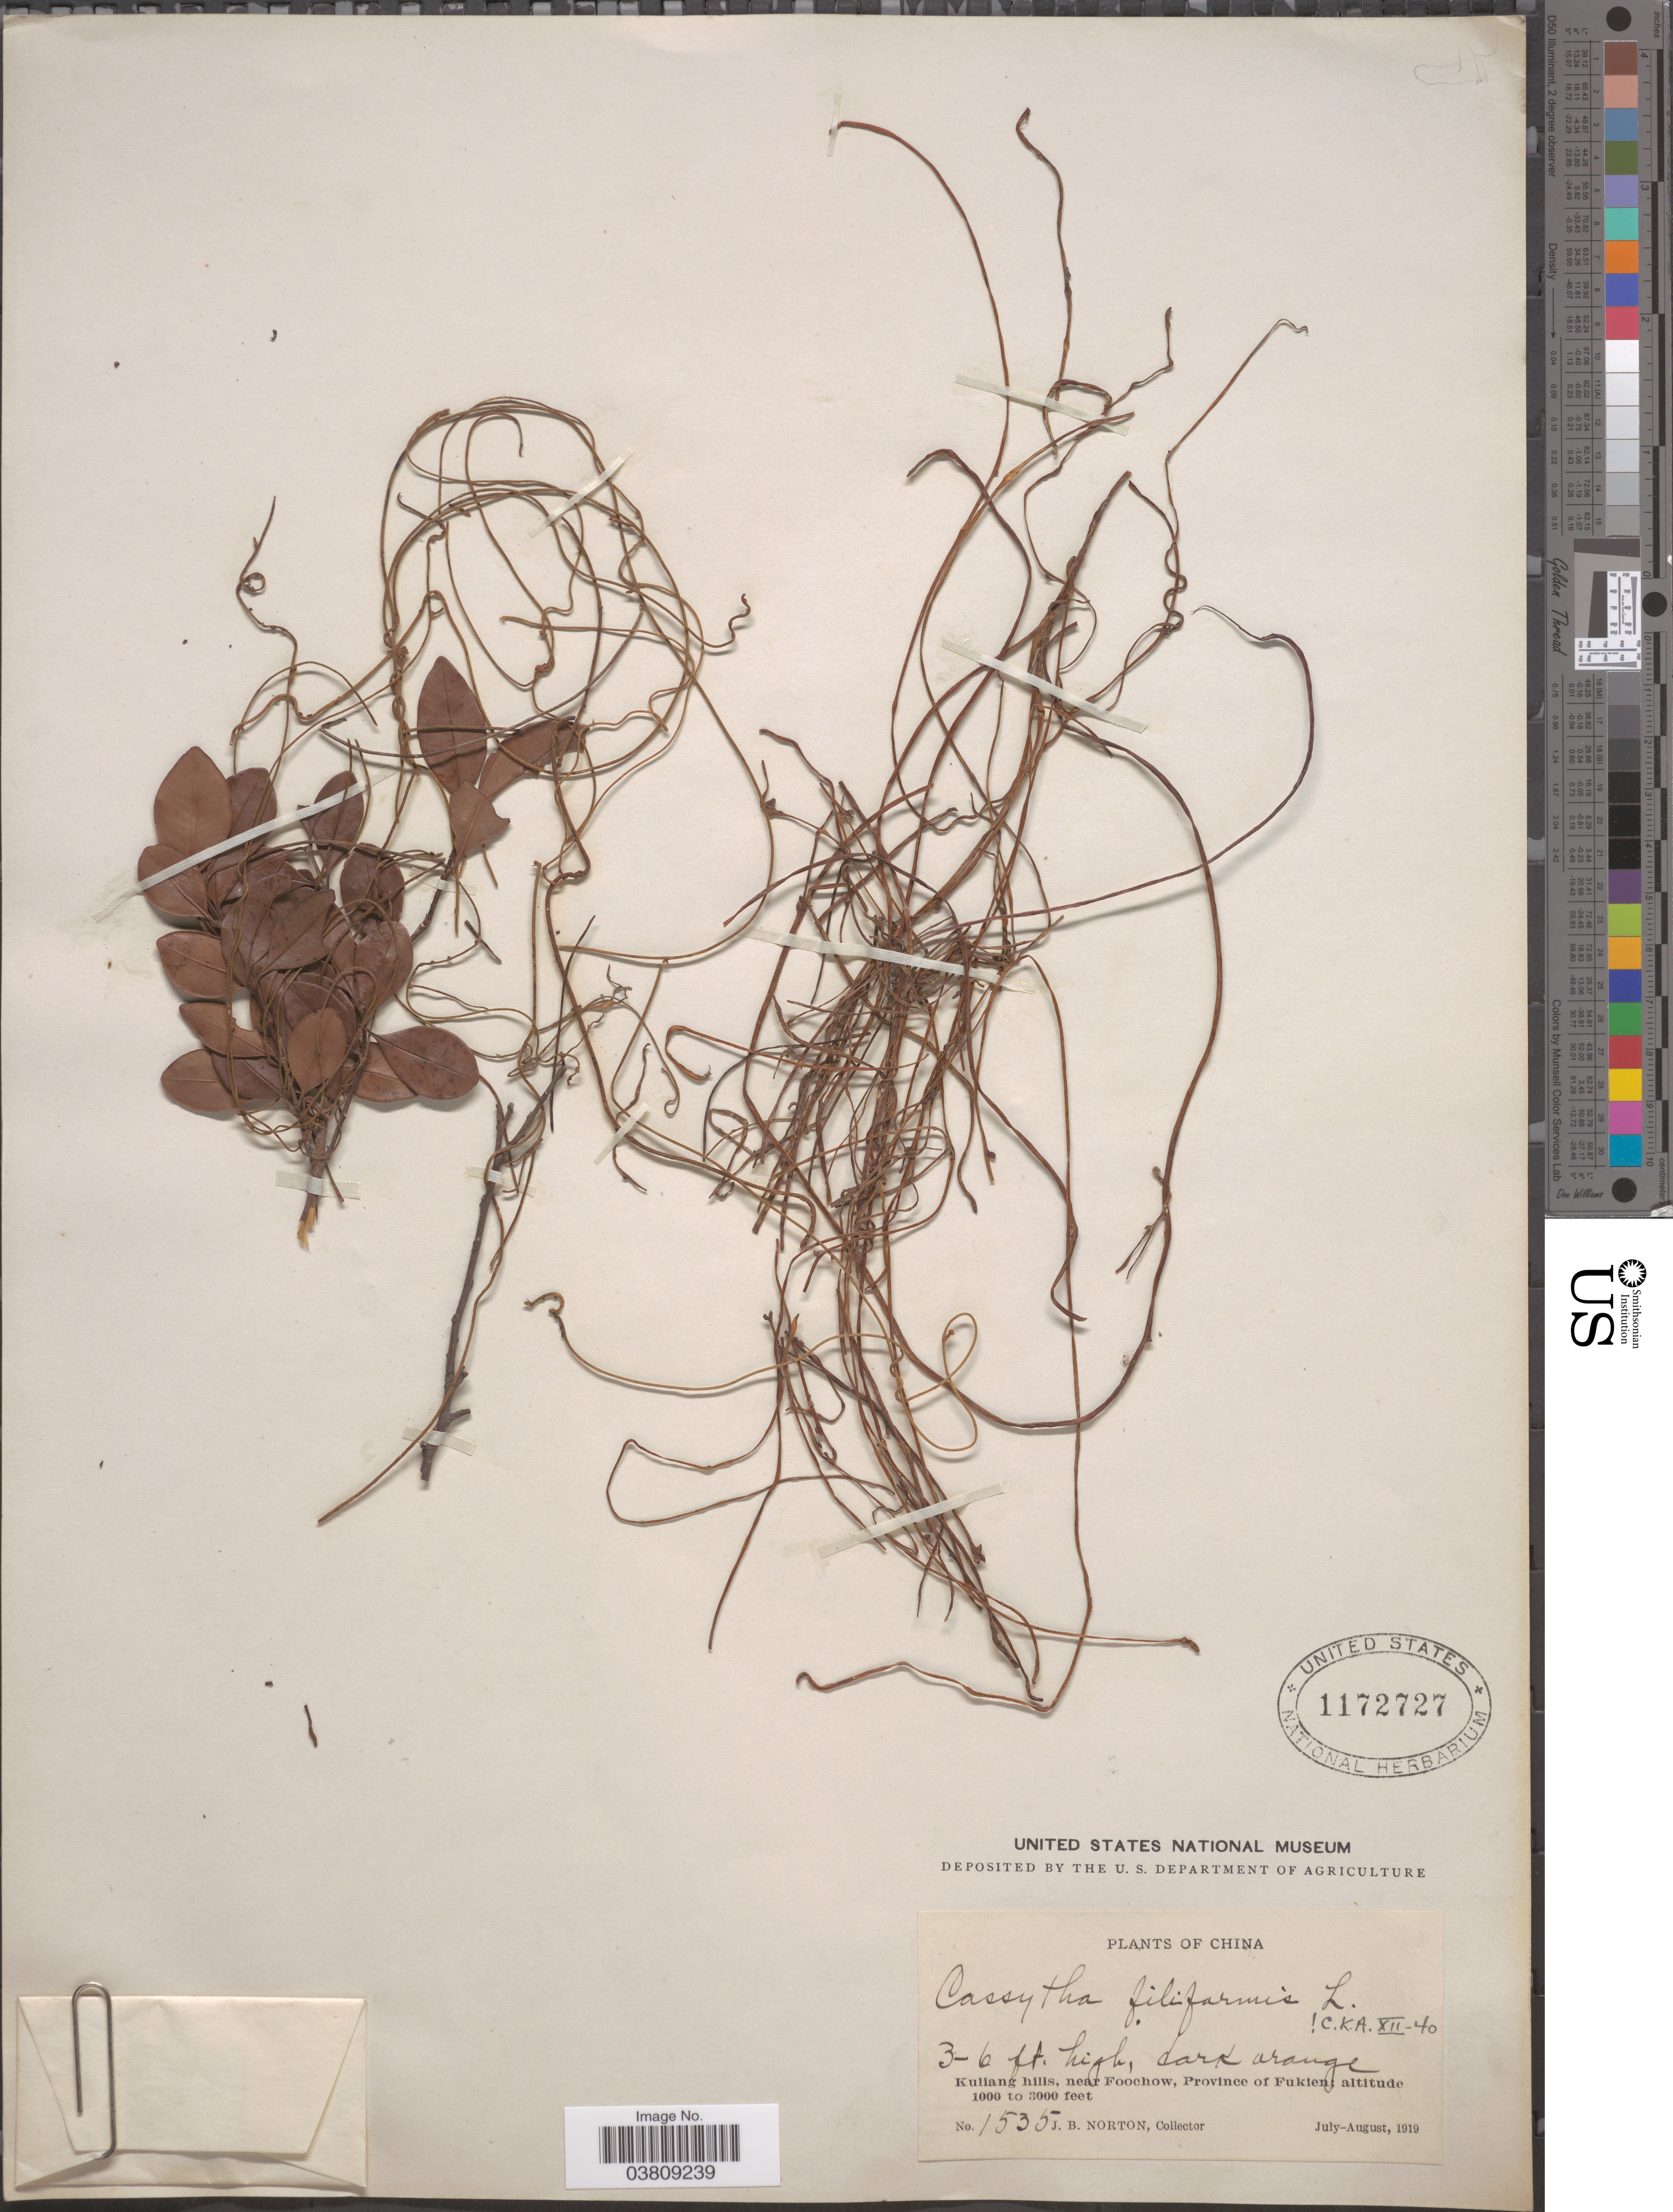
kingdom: Plantae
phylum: Tracheophyta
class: Magnoliopsida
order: Laurales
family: Lauraceae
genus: Cassytha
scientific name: Cassytha filiformis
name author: L.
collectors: J. B. Norton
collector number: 1535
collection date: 1919-07/1919-08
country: China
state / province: Fujian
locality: Kuliang hills, near Foochow, Province of Fukien.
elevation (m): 305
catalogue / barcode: US 1172727